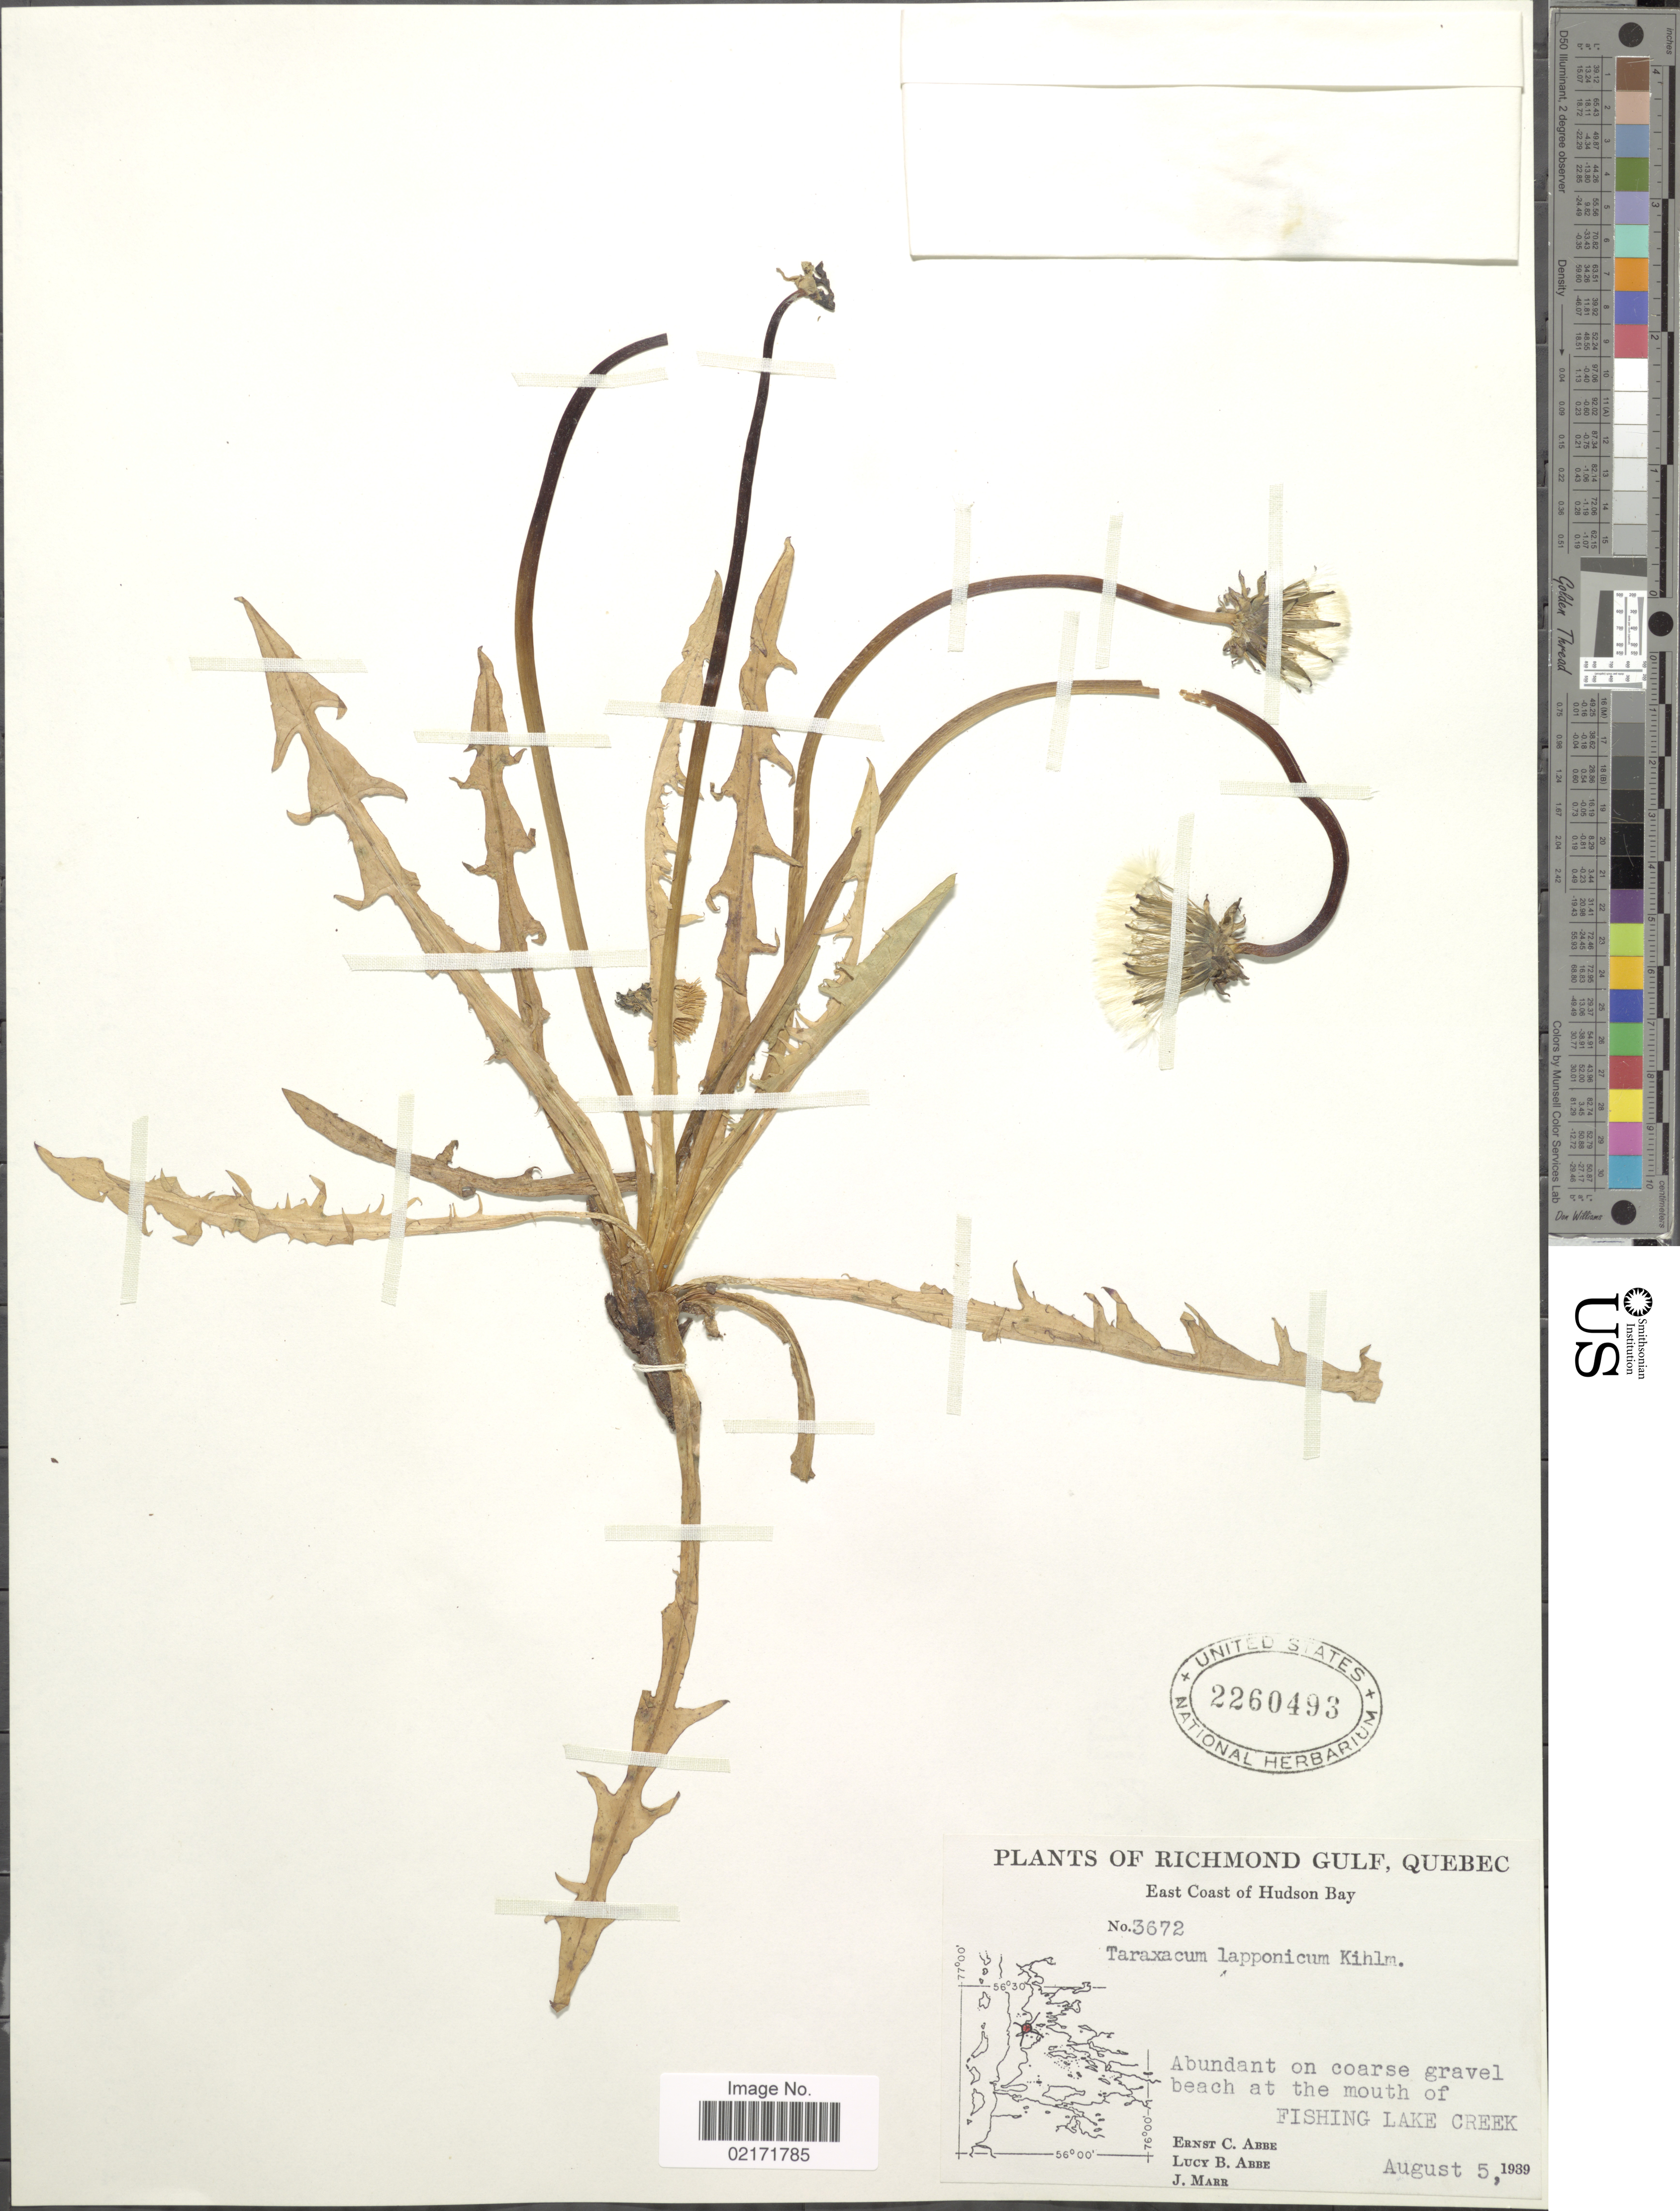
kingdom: Plantae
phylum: Tracheophyta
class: Magnoliopsida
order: Asterales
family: Asteraceae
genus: Taraxacum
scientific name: Taraxacum croceum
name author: Dahlst.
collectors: E. C. Abbe, L. B. Abbe & J. Marr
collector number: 3672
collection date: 1939-08-05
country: Canada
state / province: Quebec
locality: Richmond Gulf, Quebec. East Coast of Hudson Bay. Abundant on coarse gravel beach at the mouth of Fishing Lake Creek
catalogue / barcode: US 2260493